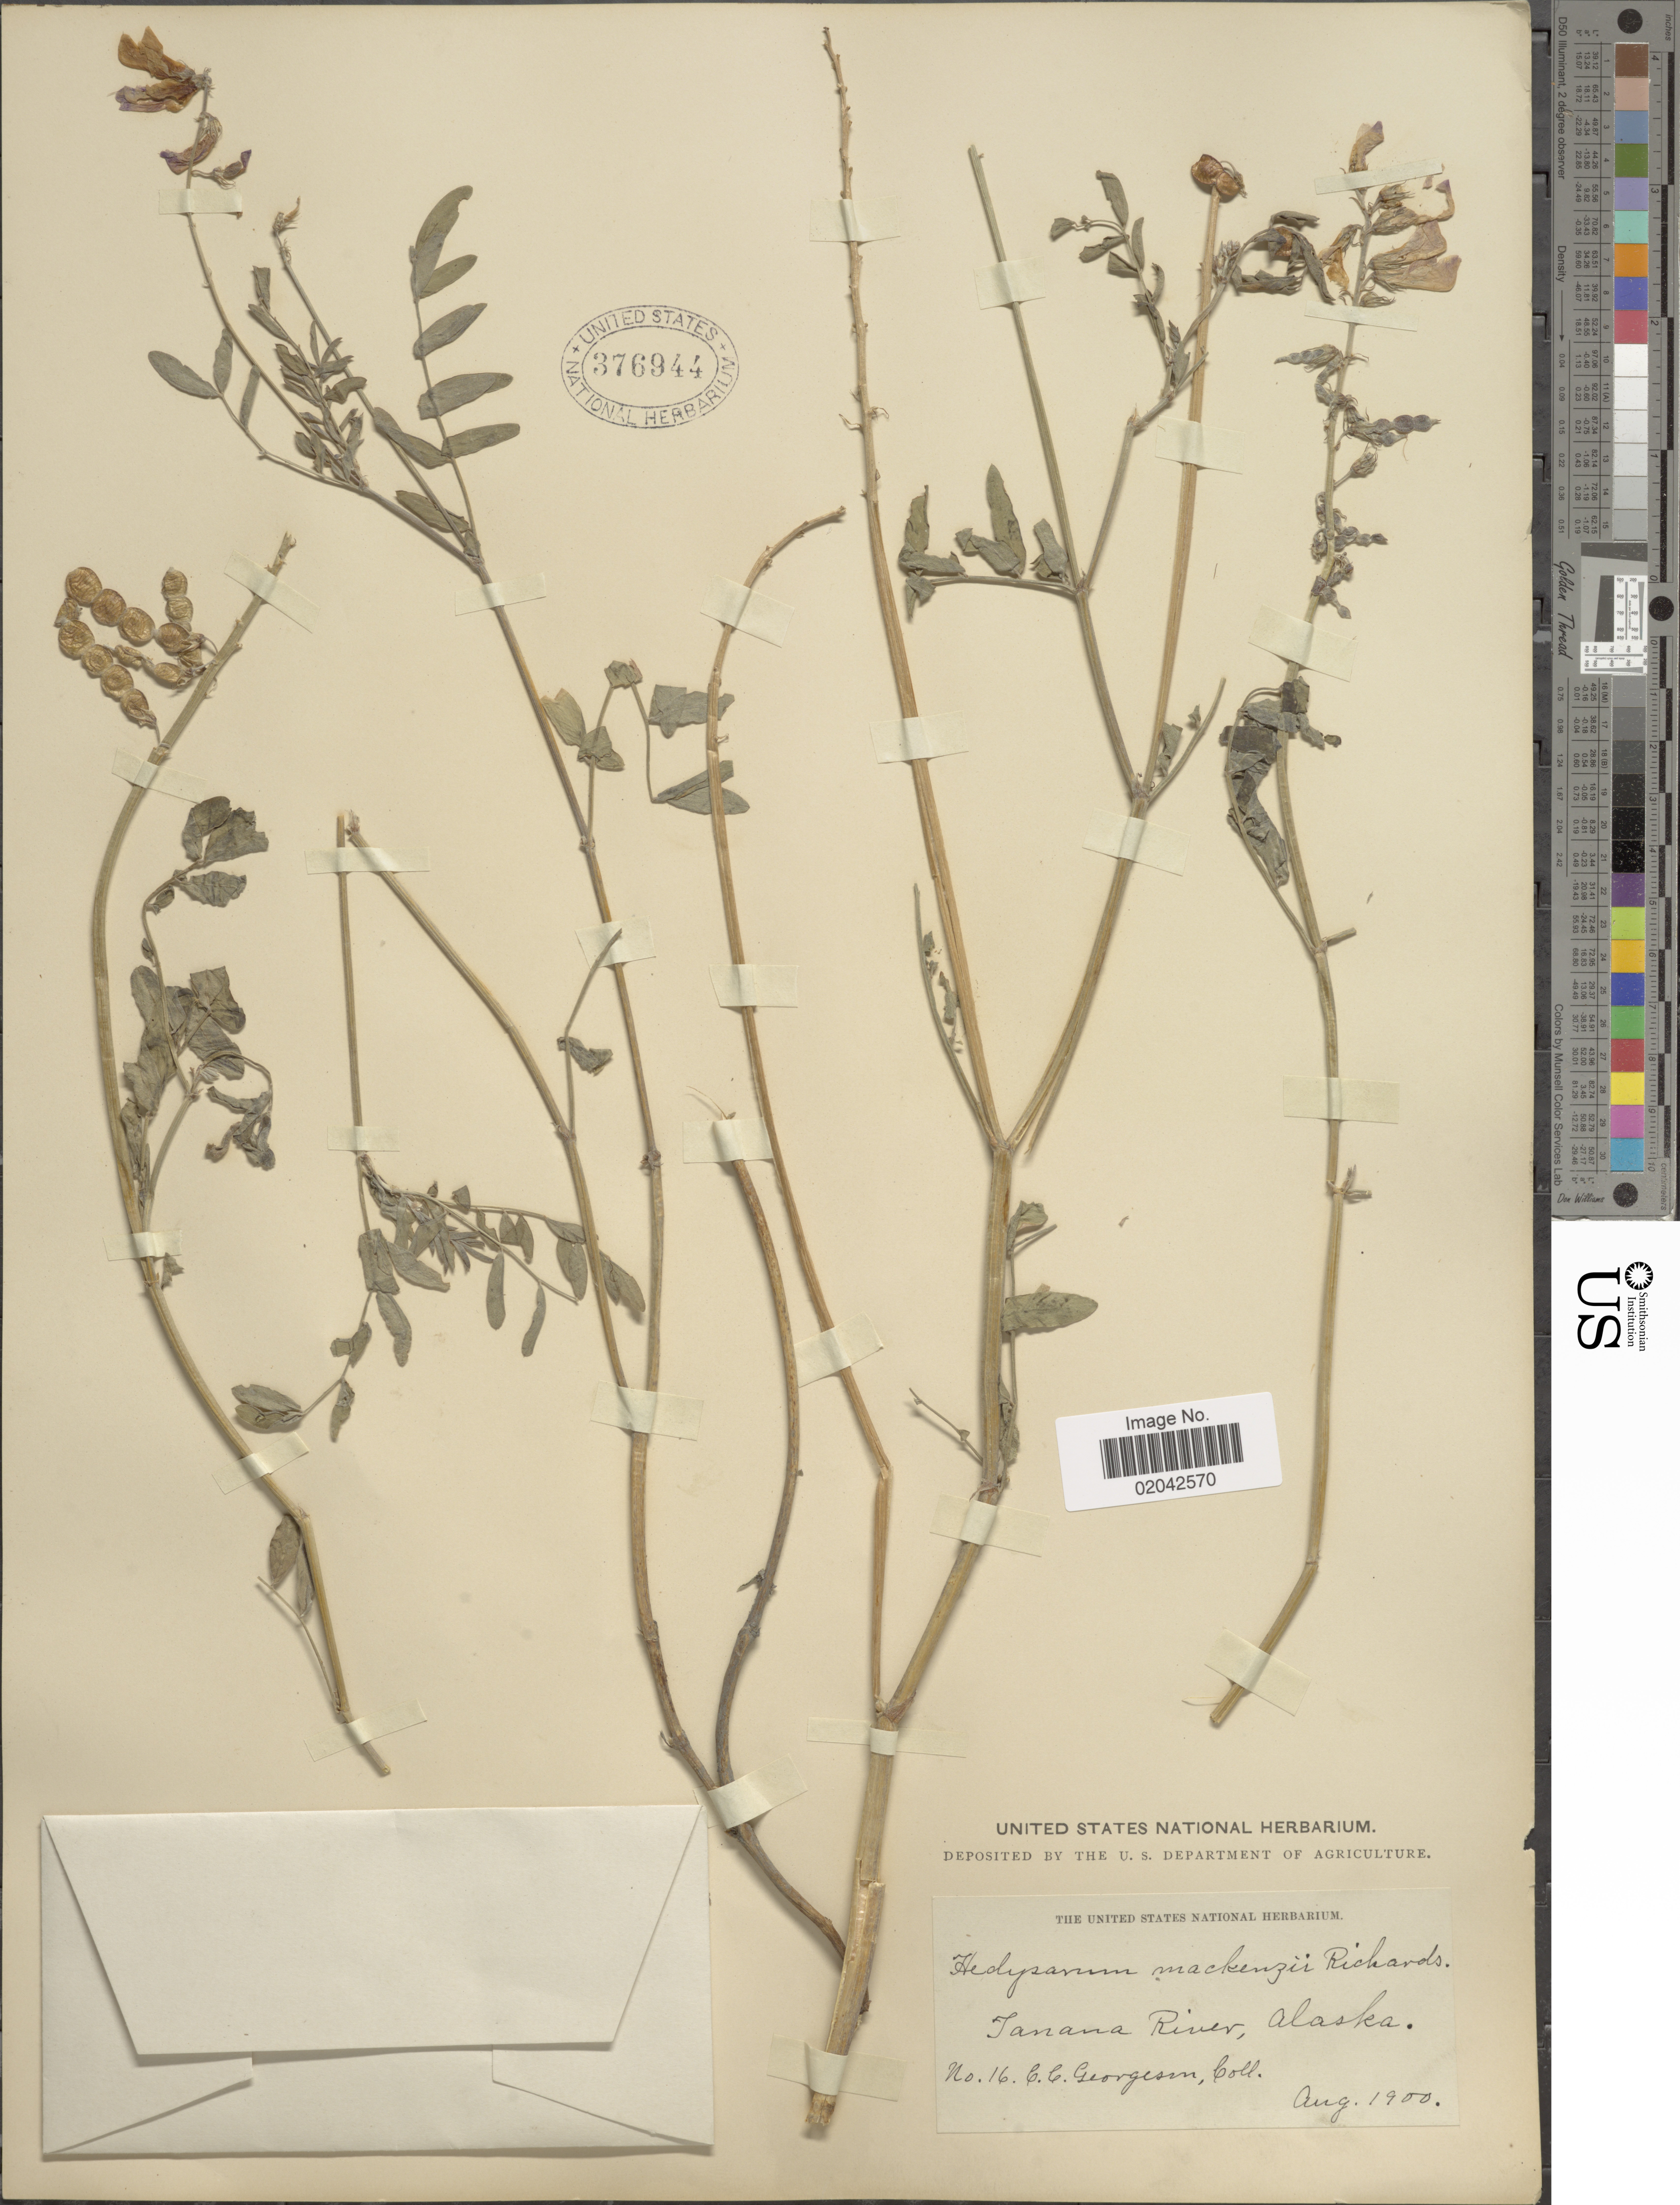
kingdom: Plantae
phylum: Tracheophyta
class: Magnoliopsida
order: Fabales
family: Fabaceae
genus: Hedysarum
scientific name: Hedysarum mackenziei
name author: Richardson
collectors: C. Georgeson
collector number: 16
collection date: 1900-08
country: United States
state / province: Alaska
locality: Tanana River.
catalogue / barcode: US 376944